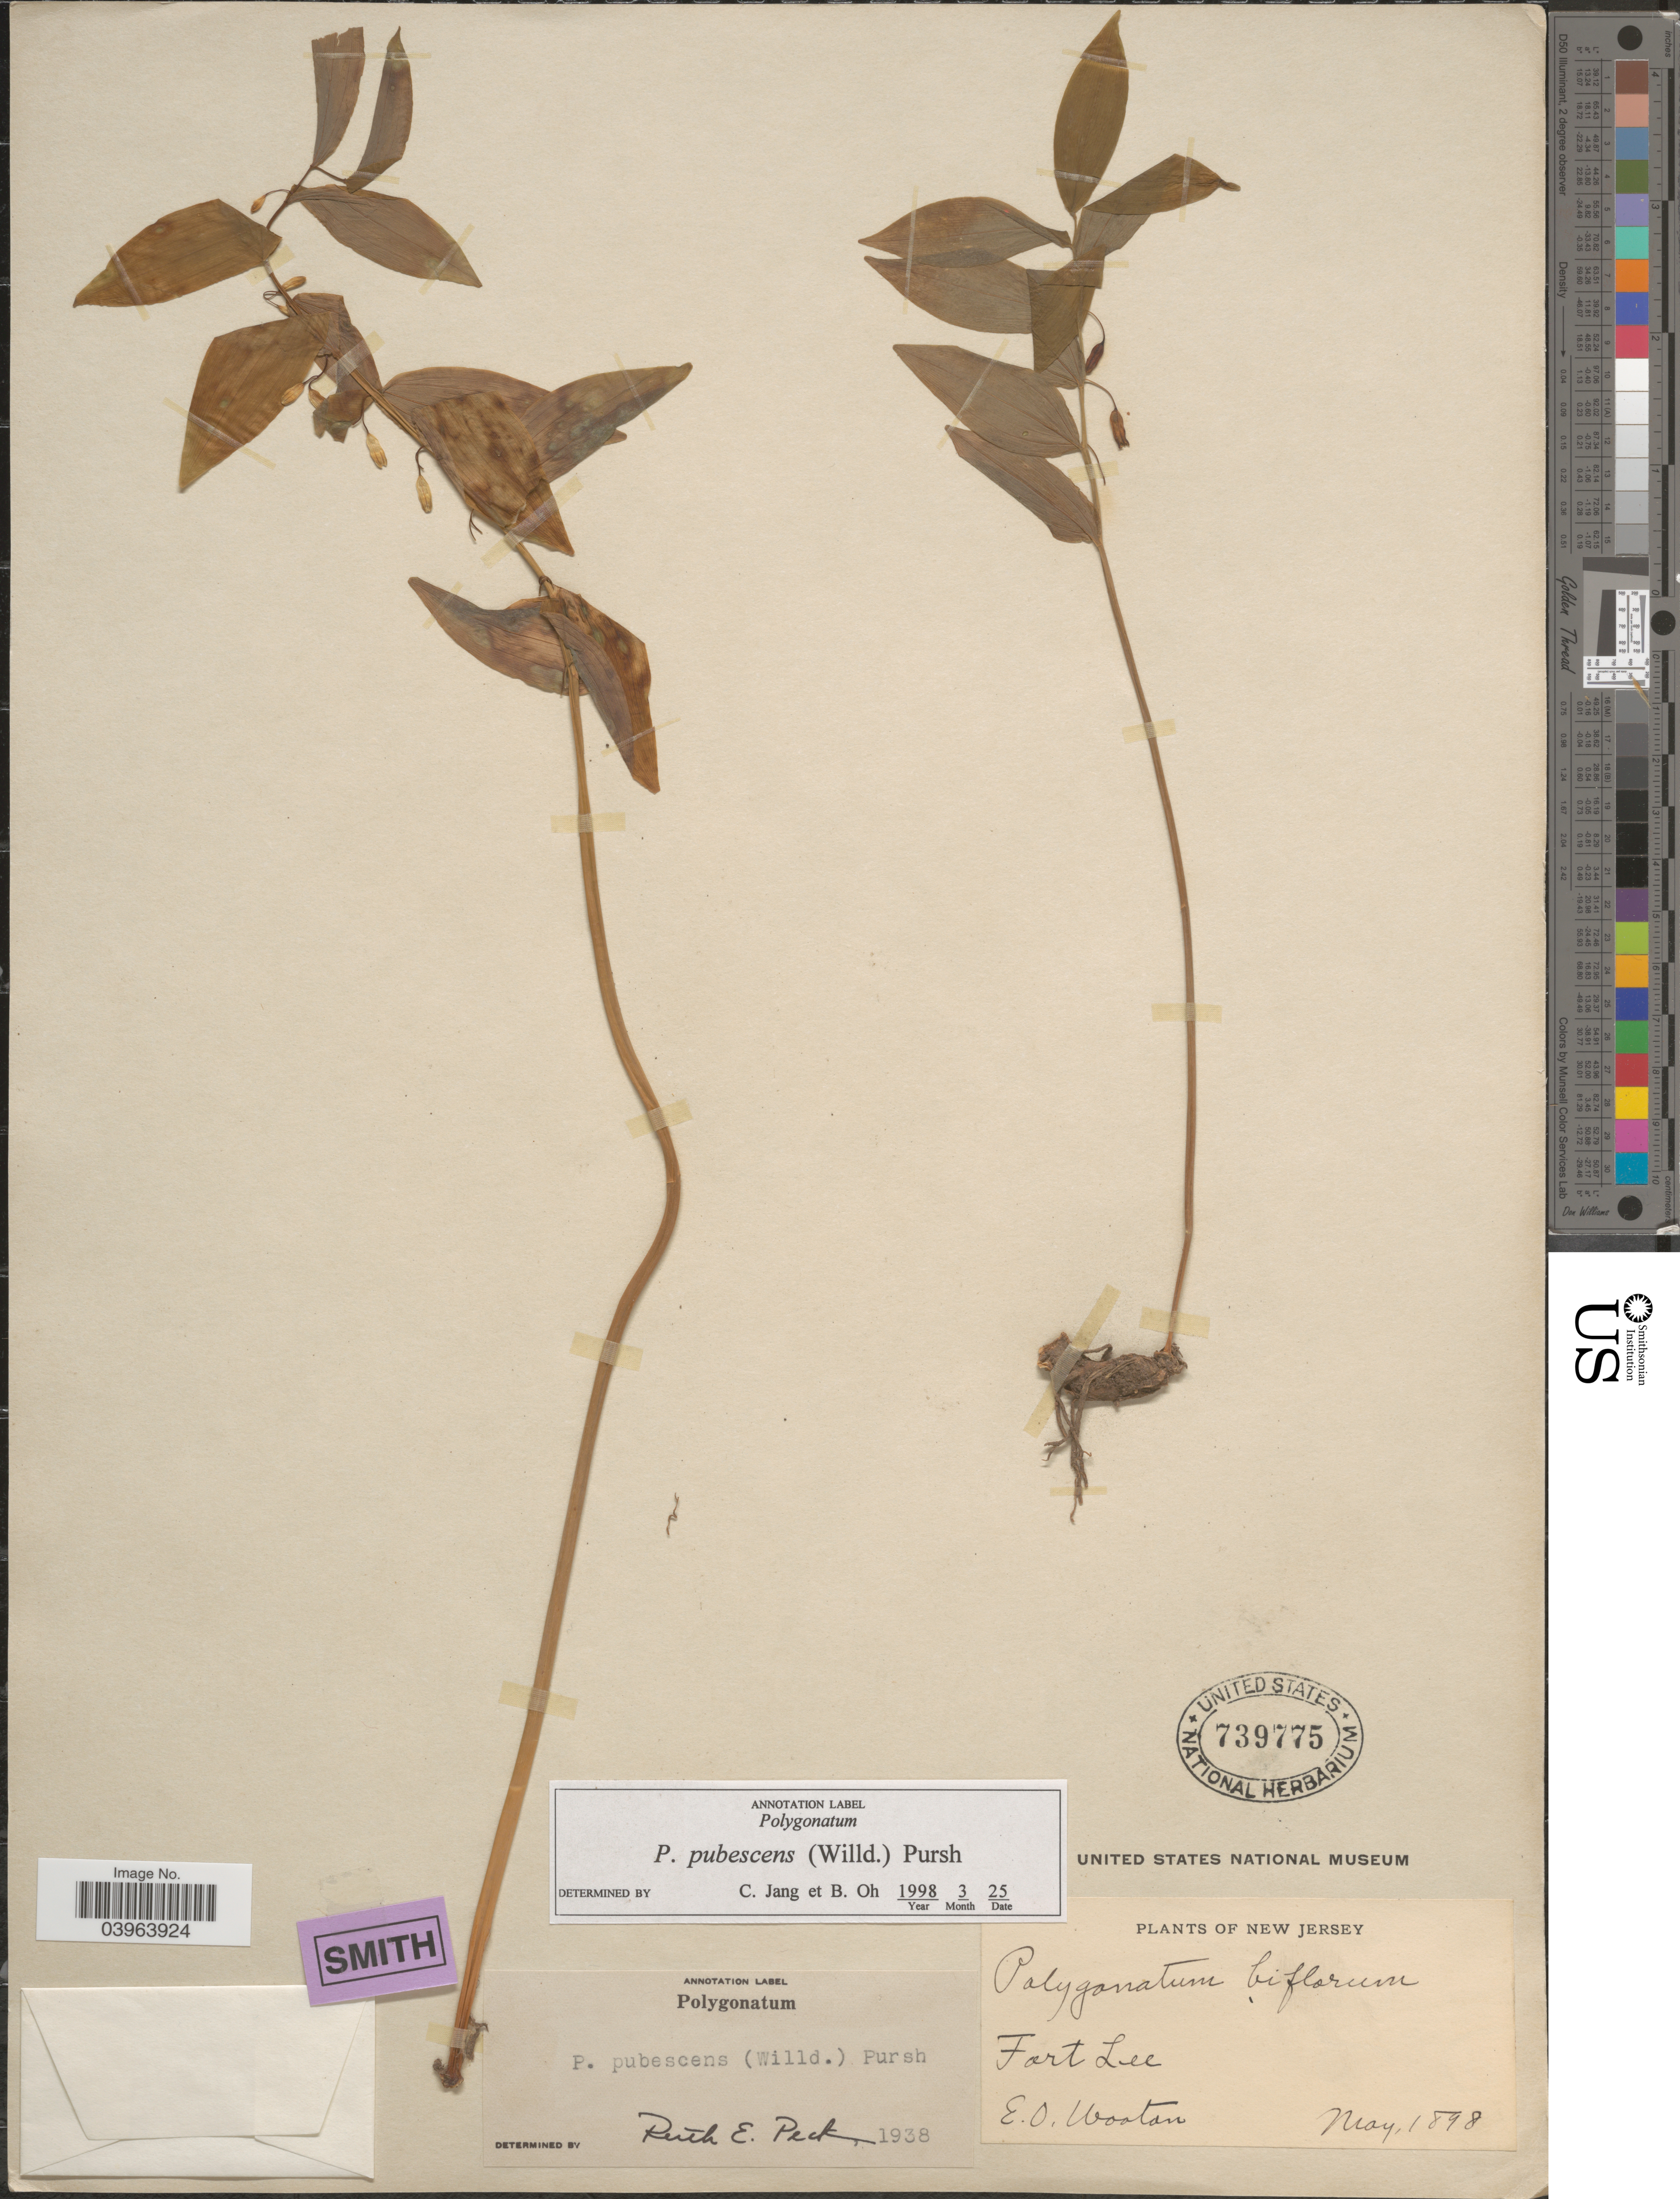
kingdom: Plantae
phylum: Tracheophyta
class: Liliopsida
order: Asparagales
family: Asparagaceae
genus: Polygonatum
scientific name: Polygonatum pubescens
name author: (Willd.) Pursh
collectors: E. O. Wooton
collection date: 1898-05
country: United States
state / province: New Jersey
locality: Fort Lee.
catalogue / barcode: US 739775